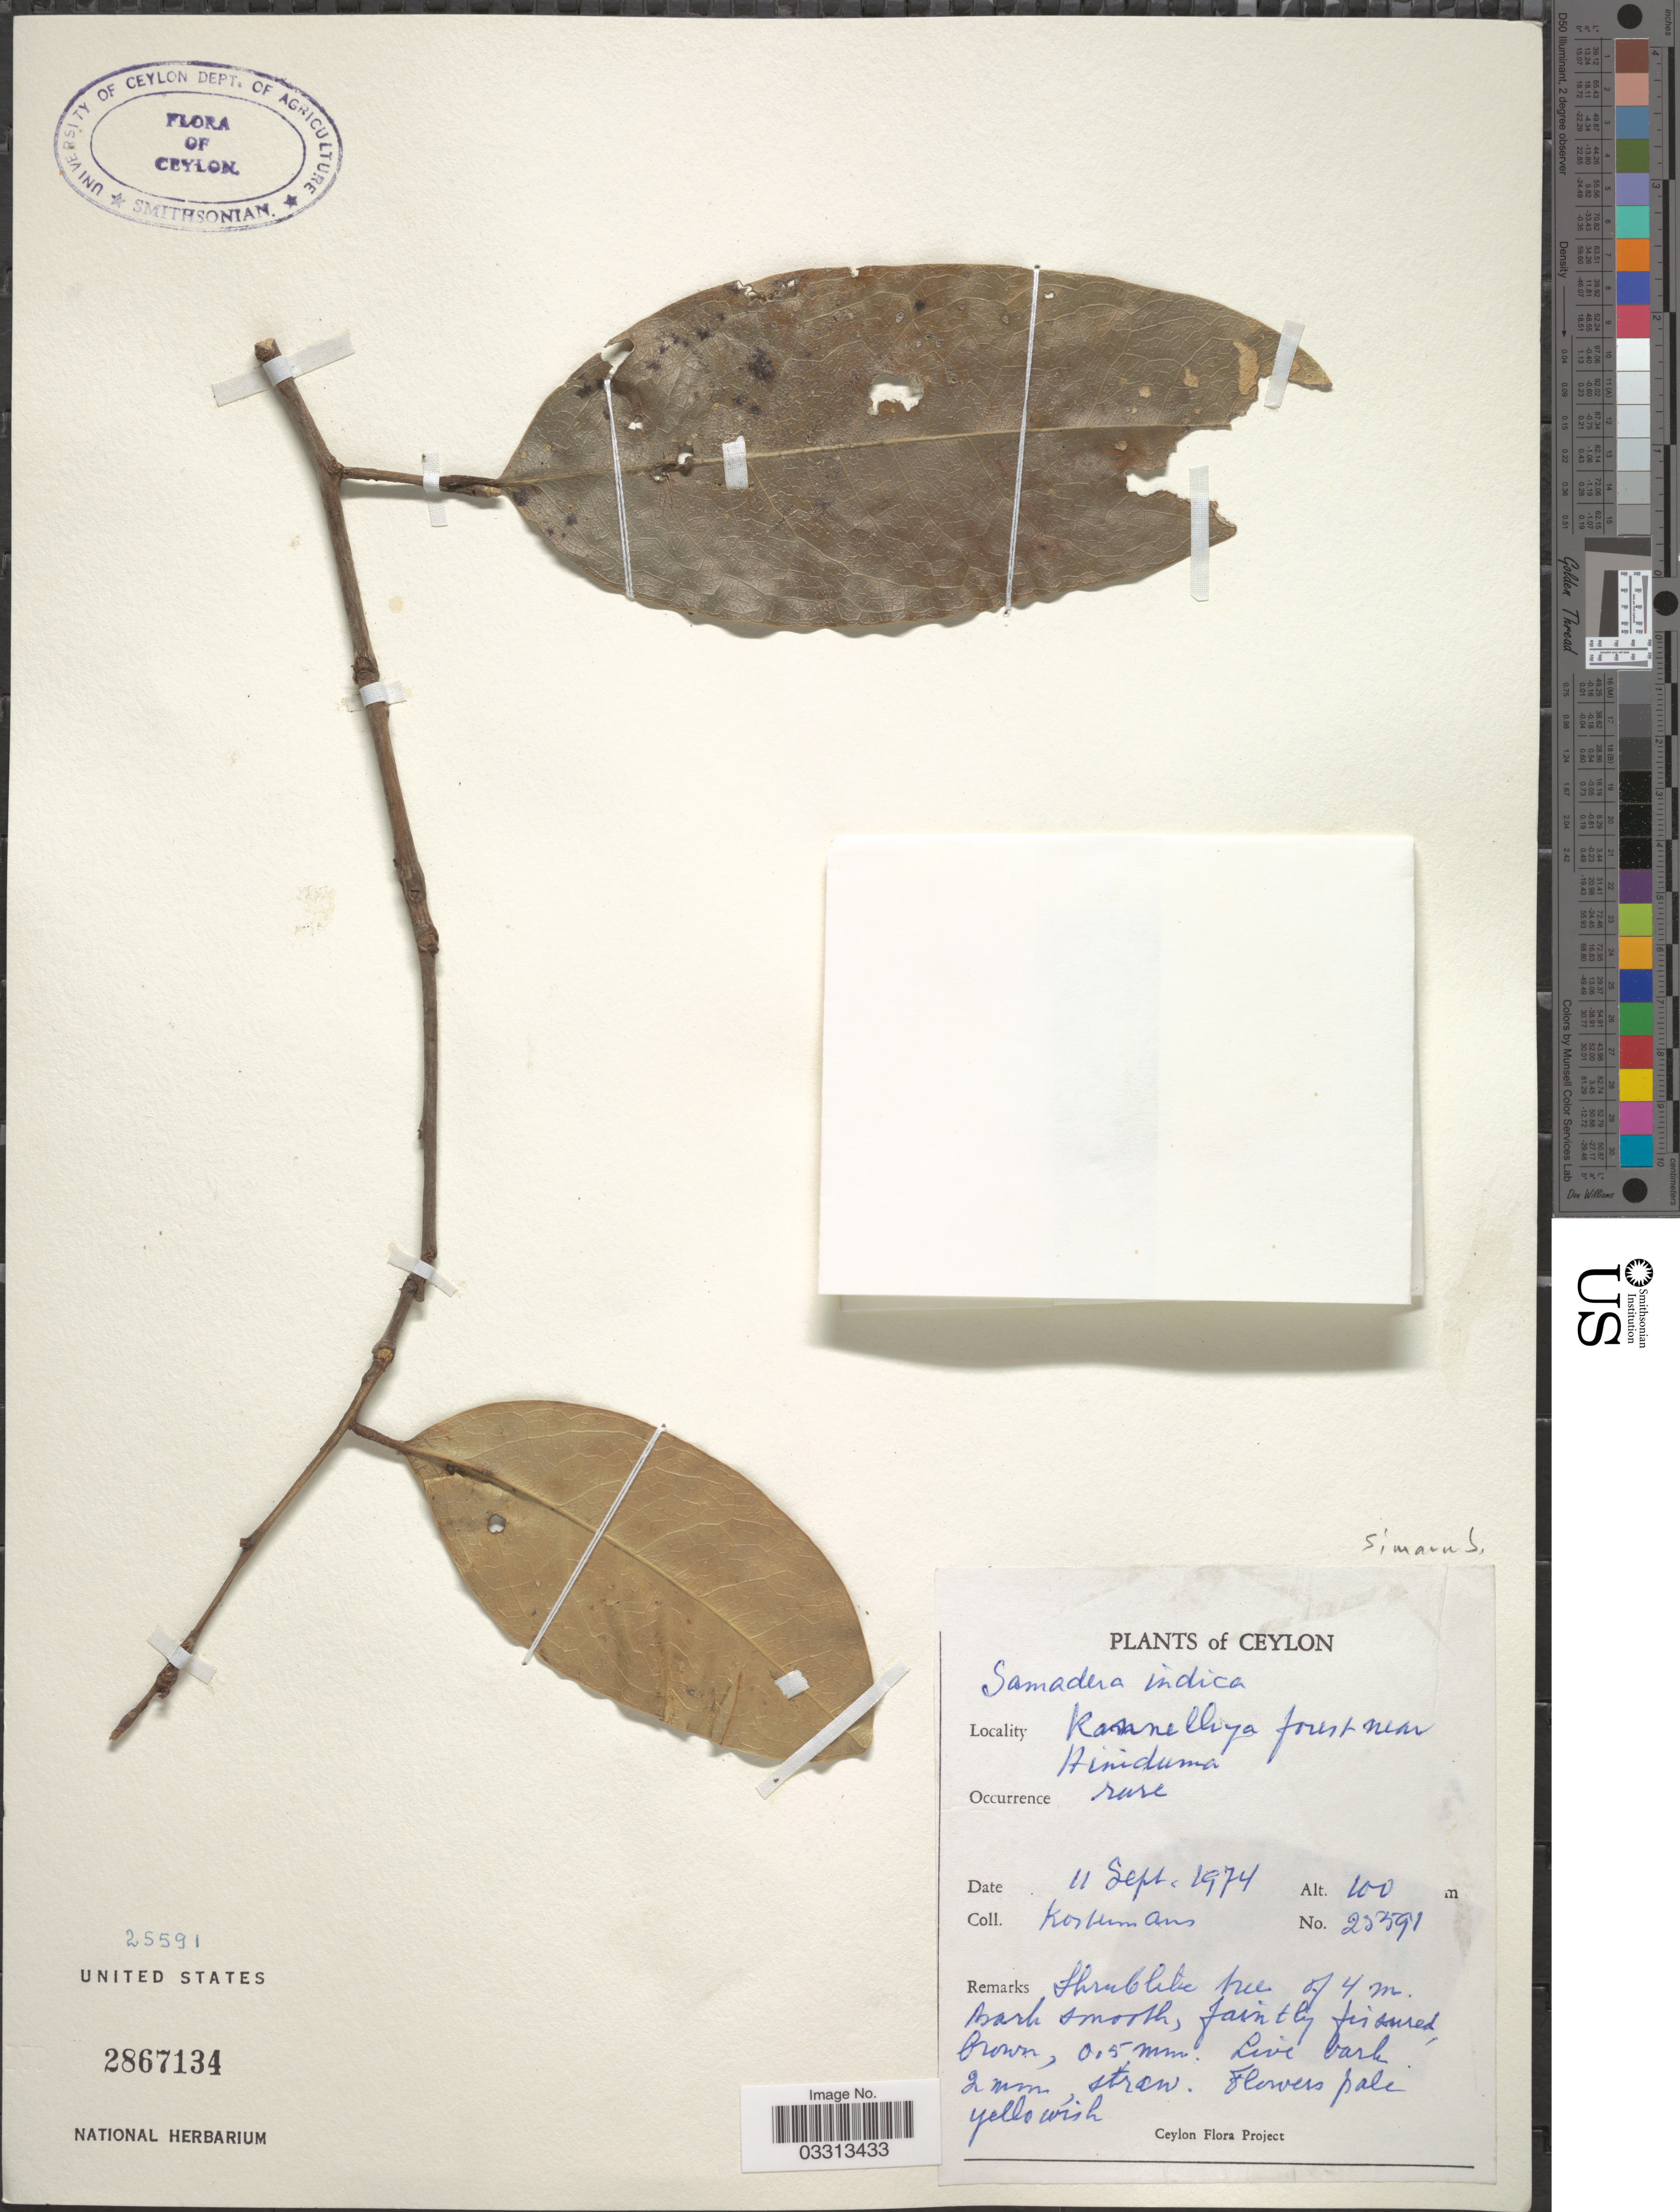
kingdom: Plantae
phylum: Tracheophyta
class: Magnoliopsida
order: Sapindales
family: Simaroubaceae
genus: Samadera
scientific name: Samadera indica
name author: Gaertn.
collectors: Kostermans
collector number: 25591*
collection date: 1974-09-11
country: Sri Lanka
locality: Ceylon. Kanneliya forest near Hiniduma.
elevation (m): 100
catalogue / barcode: US 2867134